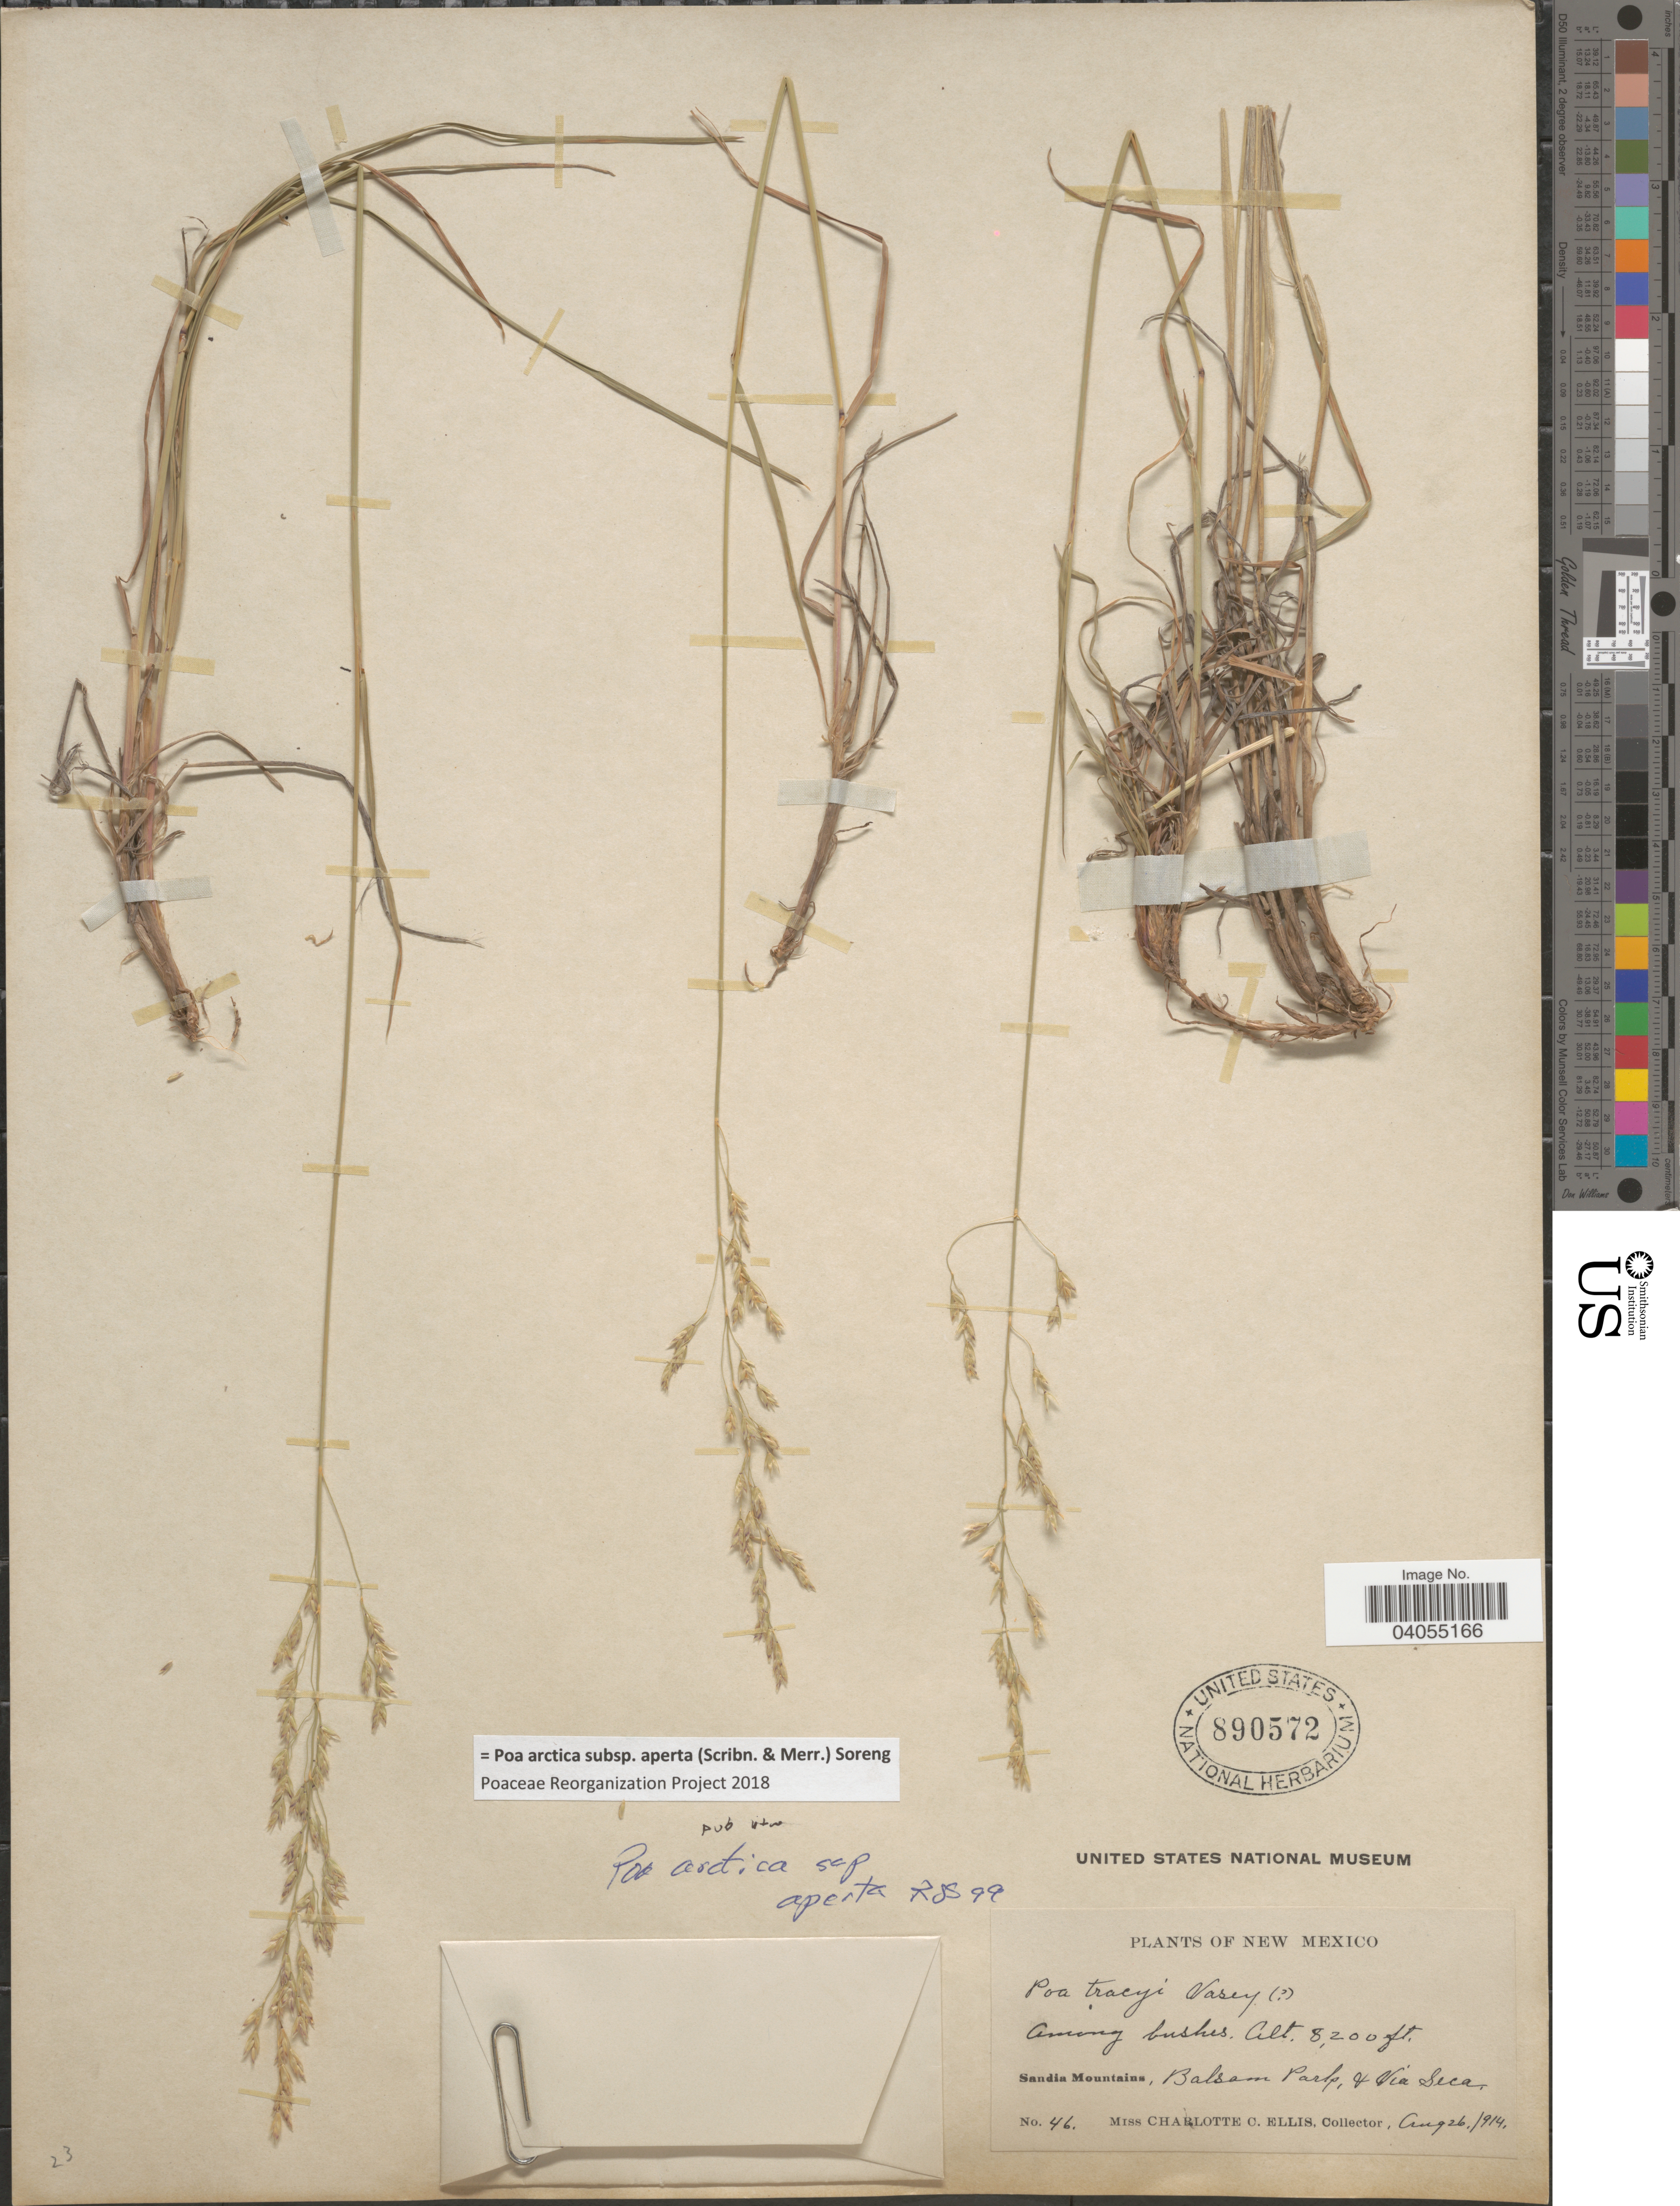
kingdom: Plantae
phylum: Tracheophyta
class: Liliopsida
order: Poales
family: Poaceae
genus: Poa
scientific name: Poa arctica subsp. aperta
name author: (Scribn. & Merr.) Soreng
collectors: C. C. Ellis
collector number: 46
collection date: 1914-08-26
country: United States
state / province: New Mexico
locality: Sandia Mountains, Balsam Park, V Via Seca.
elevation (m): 2499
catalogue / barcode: US 890572